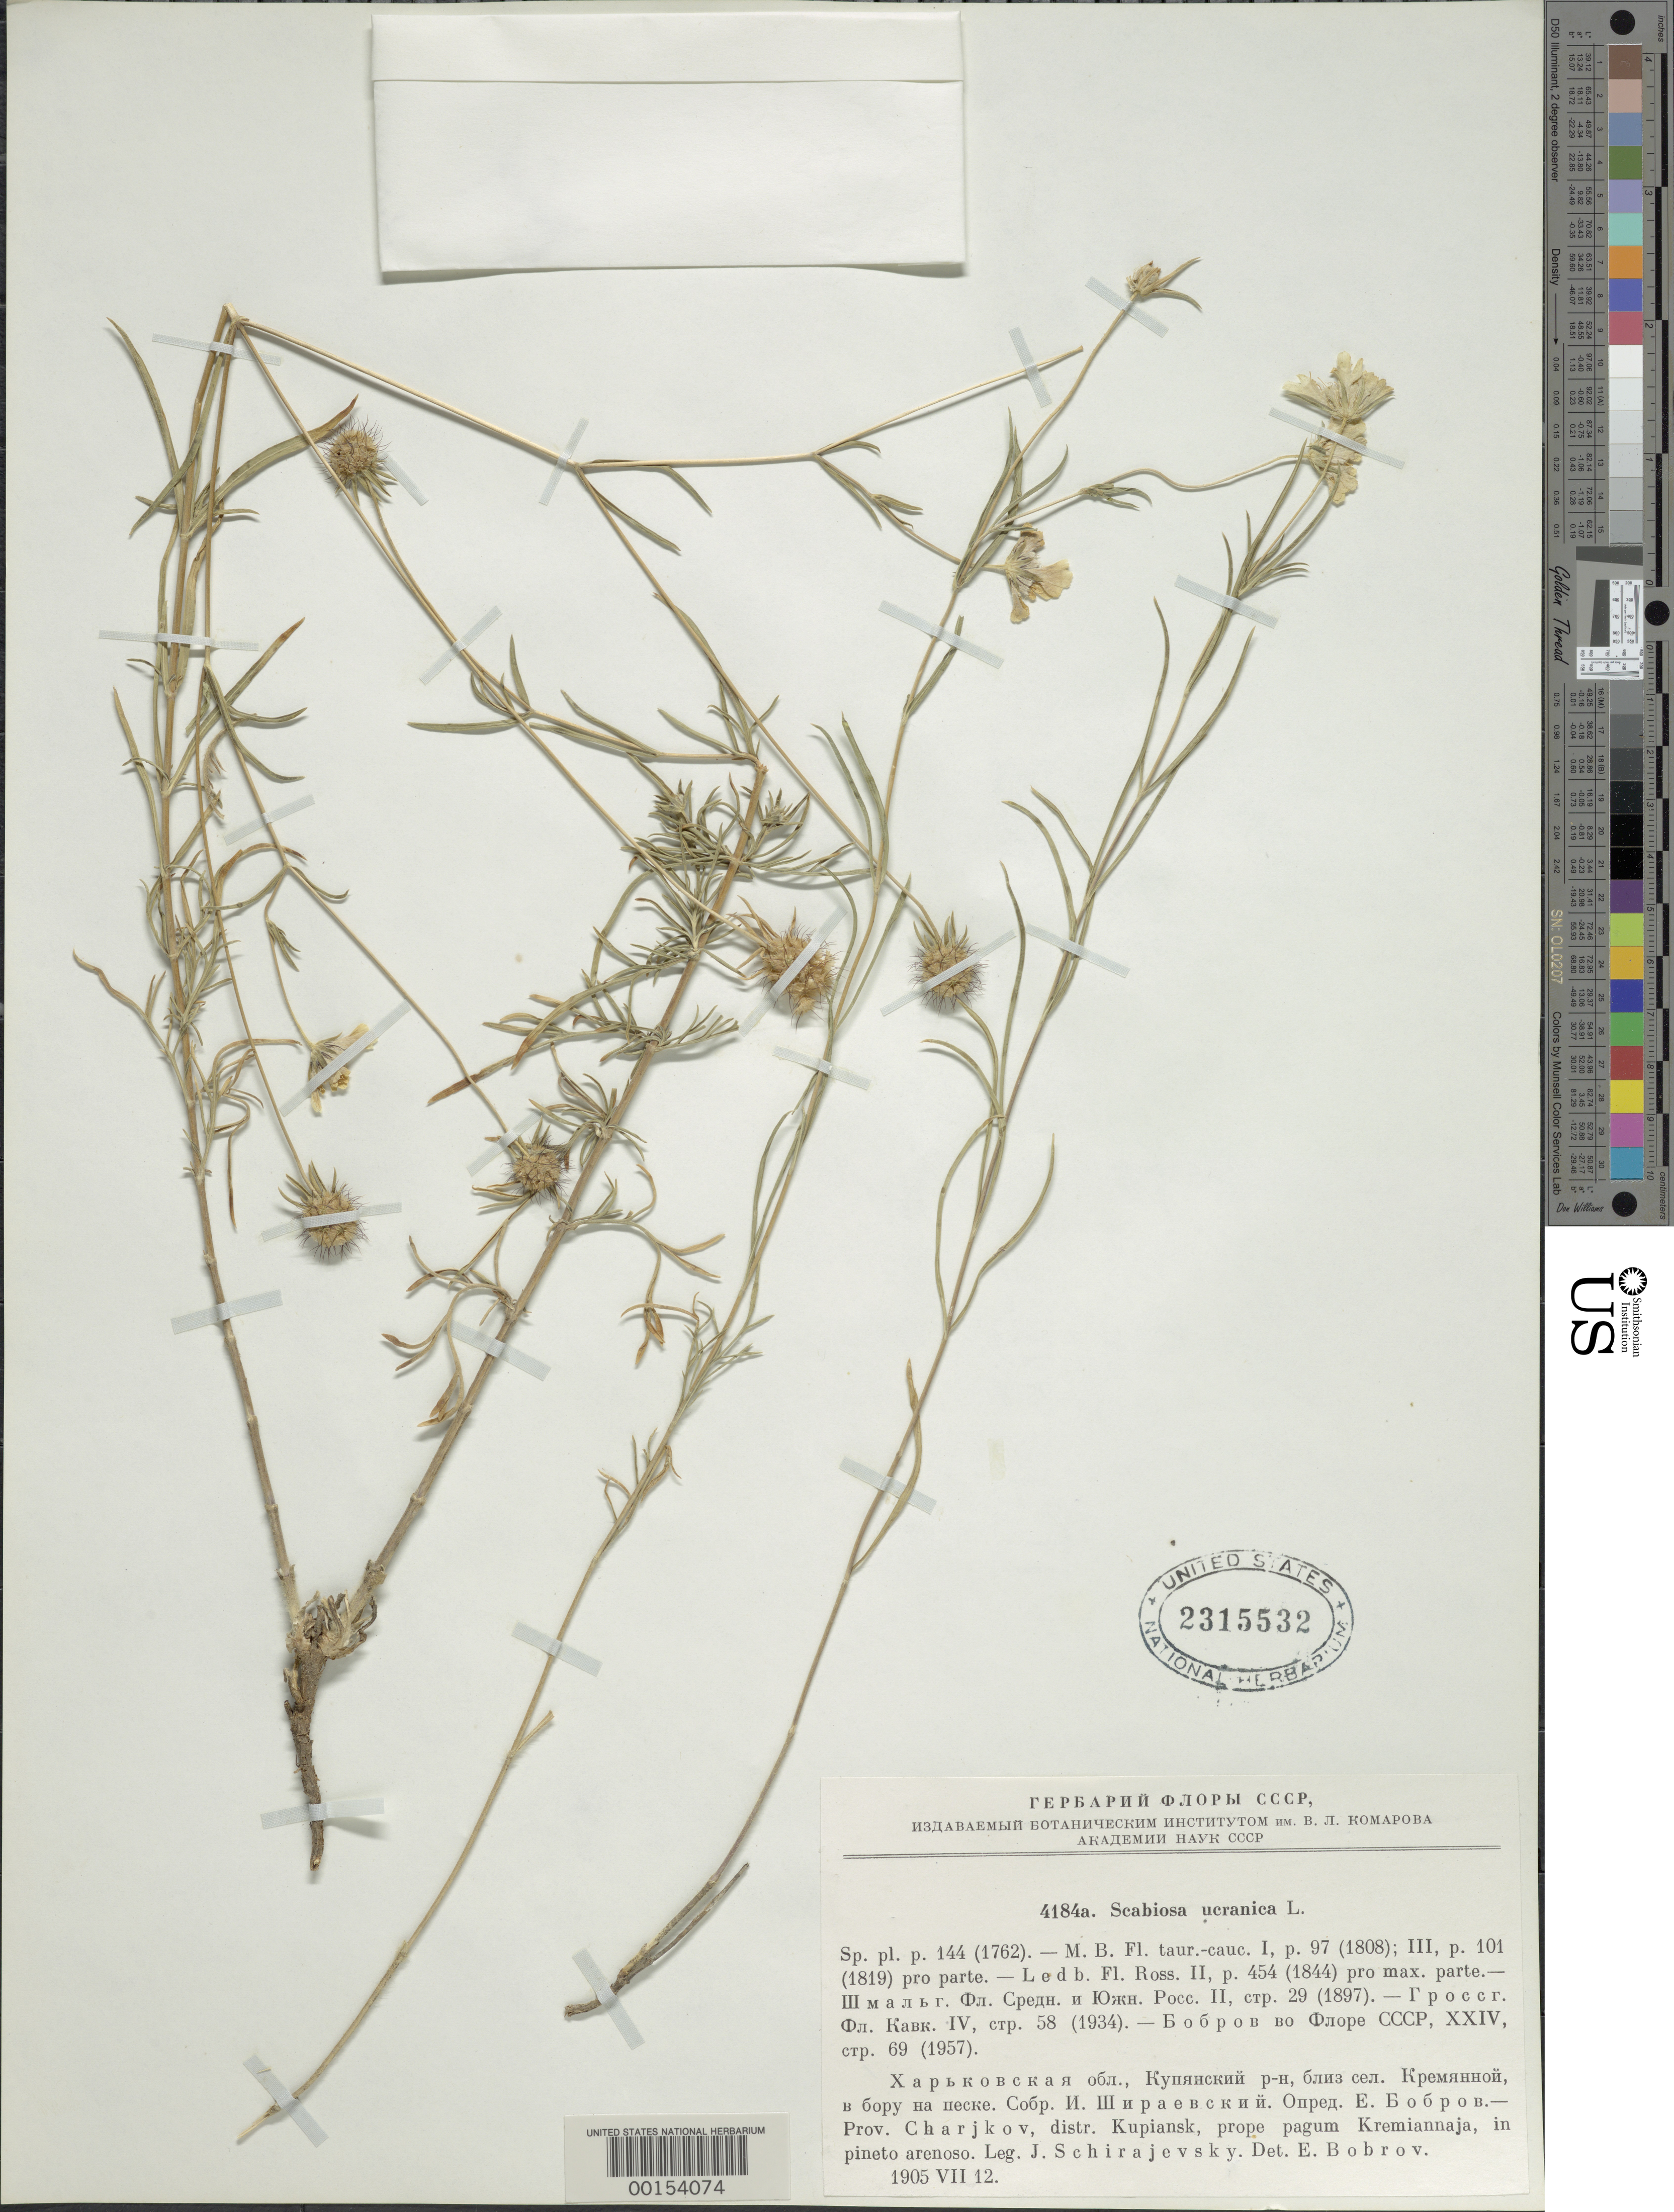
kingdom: Plantae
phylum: Tracheophyta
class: Magnoliopsida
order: Dipsacales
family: Caprifoliaceae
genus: Scabiosa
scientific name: Scabiosa ucranica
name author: L.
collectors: J. Schirajevsky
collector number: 4184a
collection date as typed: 12 Jul 1905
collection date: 1905-07-12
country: Russian Federation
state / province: Stavropol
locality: Charjkov Prov., Kupiansk Dist., near Kremiannaja. [Charjkov = Charikov, Stavropol'?]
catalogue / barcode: US 2315532